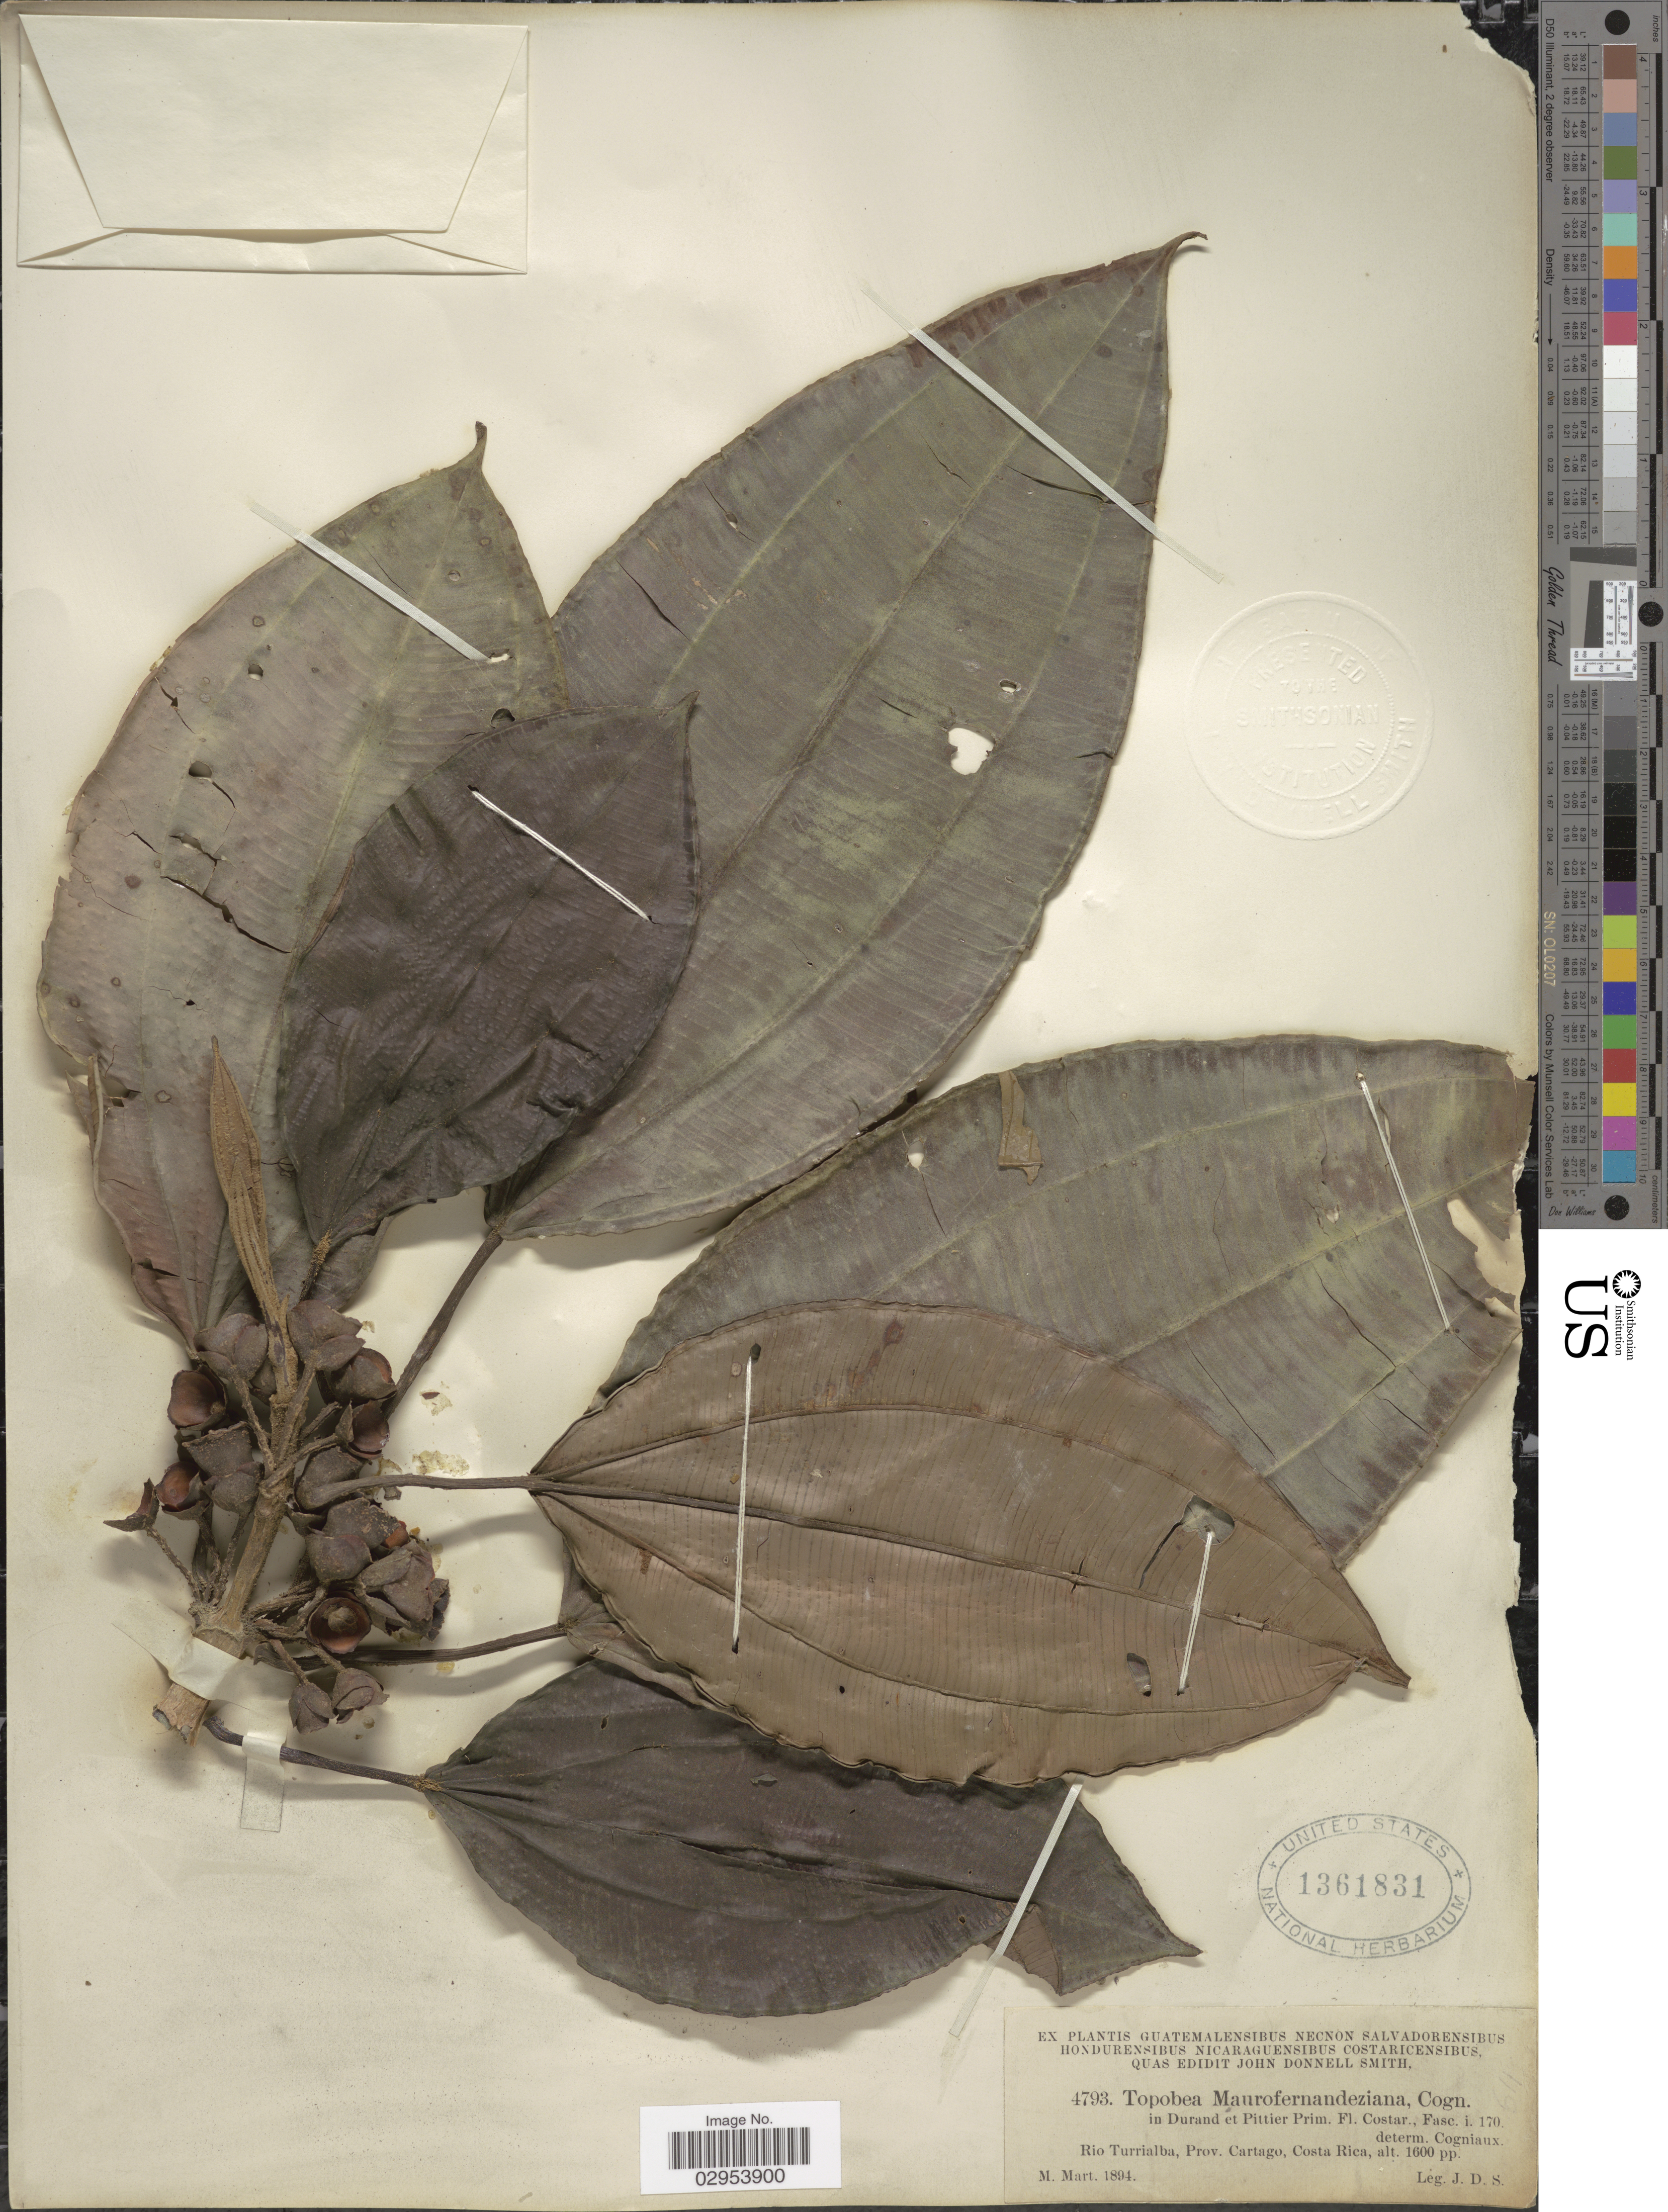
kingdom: Plantae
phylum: Tracheophyta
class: Magnoliopsida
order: Myrtales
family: Melastomataceae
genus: Topobea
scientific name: Topobea maurofernandeziana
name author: Cogn.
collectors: J. Donnell Smith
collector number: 4793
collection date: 1894-03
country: Costa Rica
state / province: Cartago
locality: Rio Turrialba.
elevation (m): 488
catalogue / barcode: US 1361831